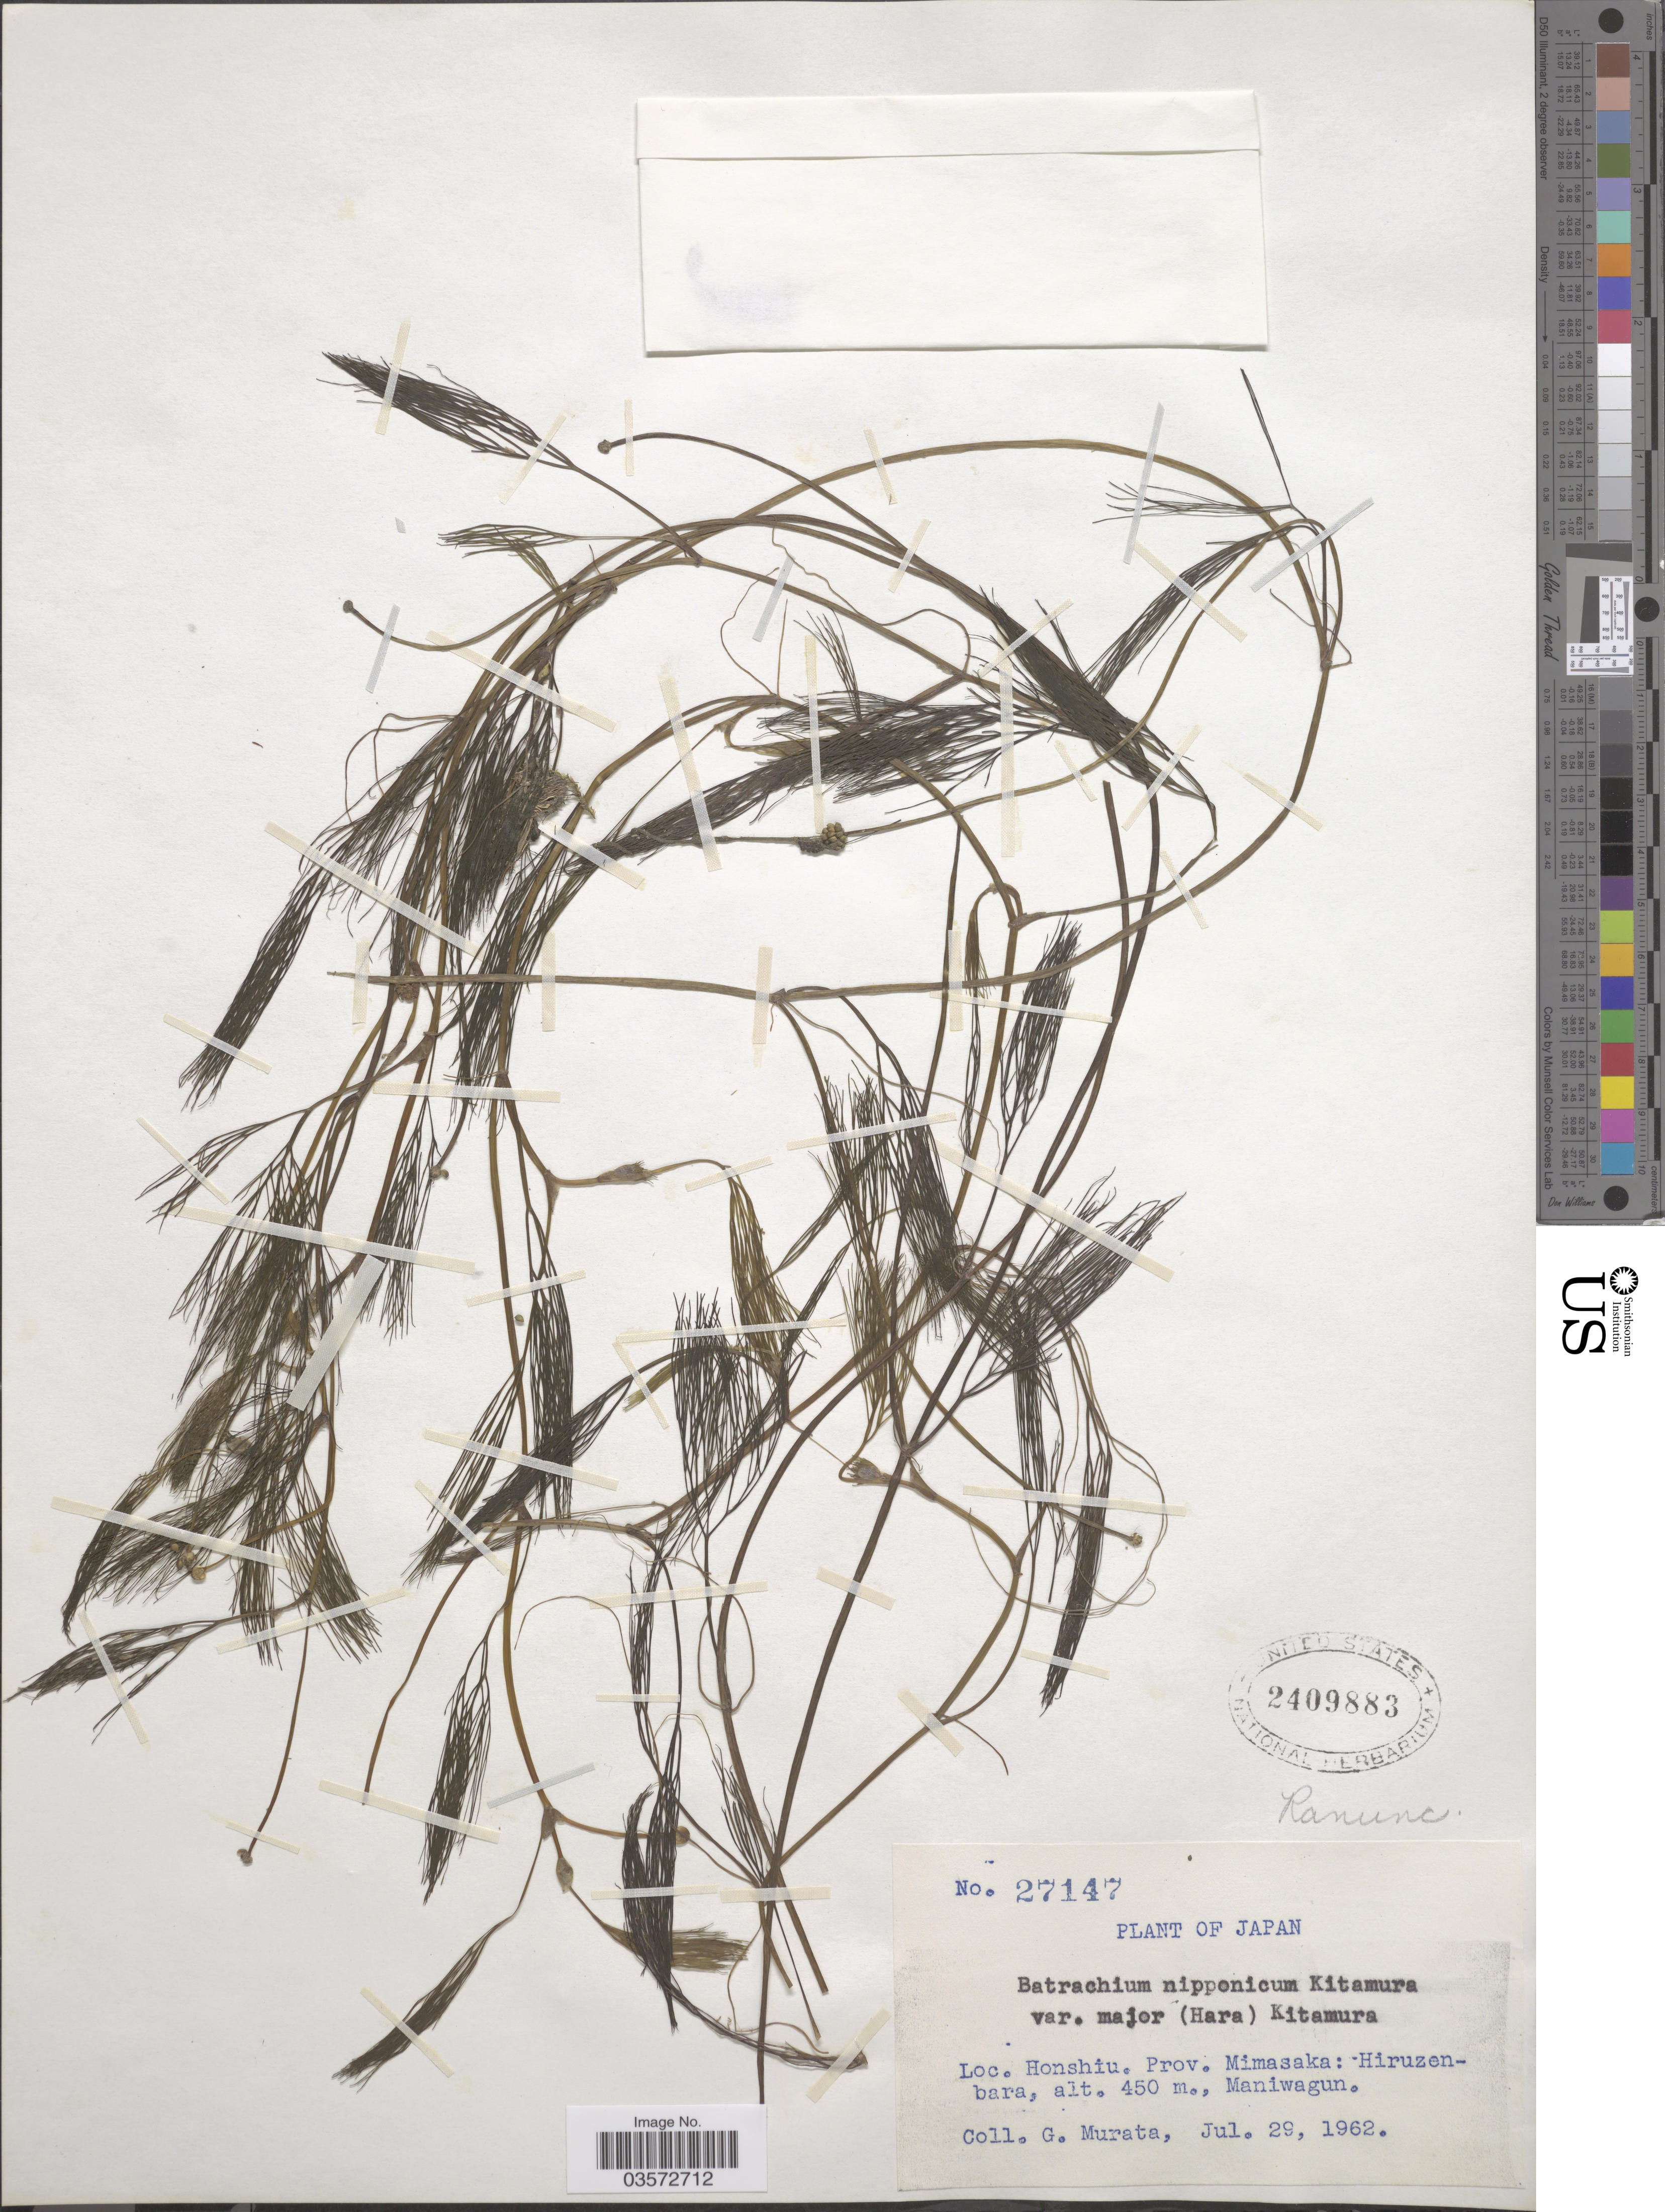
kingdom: Plantae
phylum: Tracheophyta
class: Magnoliopsida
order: Ranunculales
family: Ranunculaceae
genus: Ranunculus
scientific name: Ranunculus nipponicus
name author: Nakai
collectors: G. Murata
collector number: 27147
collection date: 1962-07-29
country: Japan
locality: Honshiu. Prov. Mimasaka: Hiruzenbara. Maniwagun.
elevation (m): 450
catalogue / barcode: US 2409883